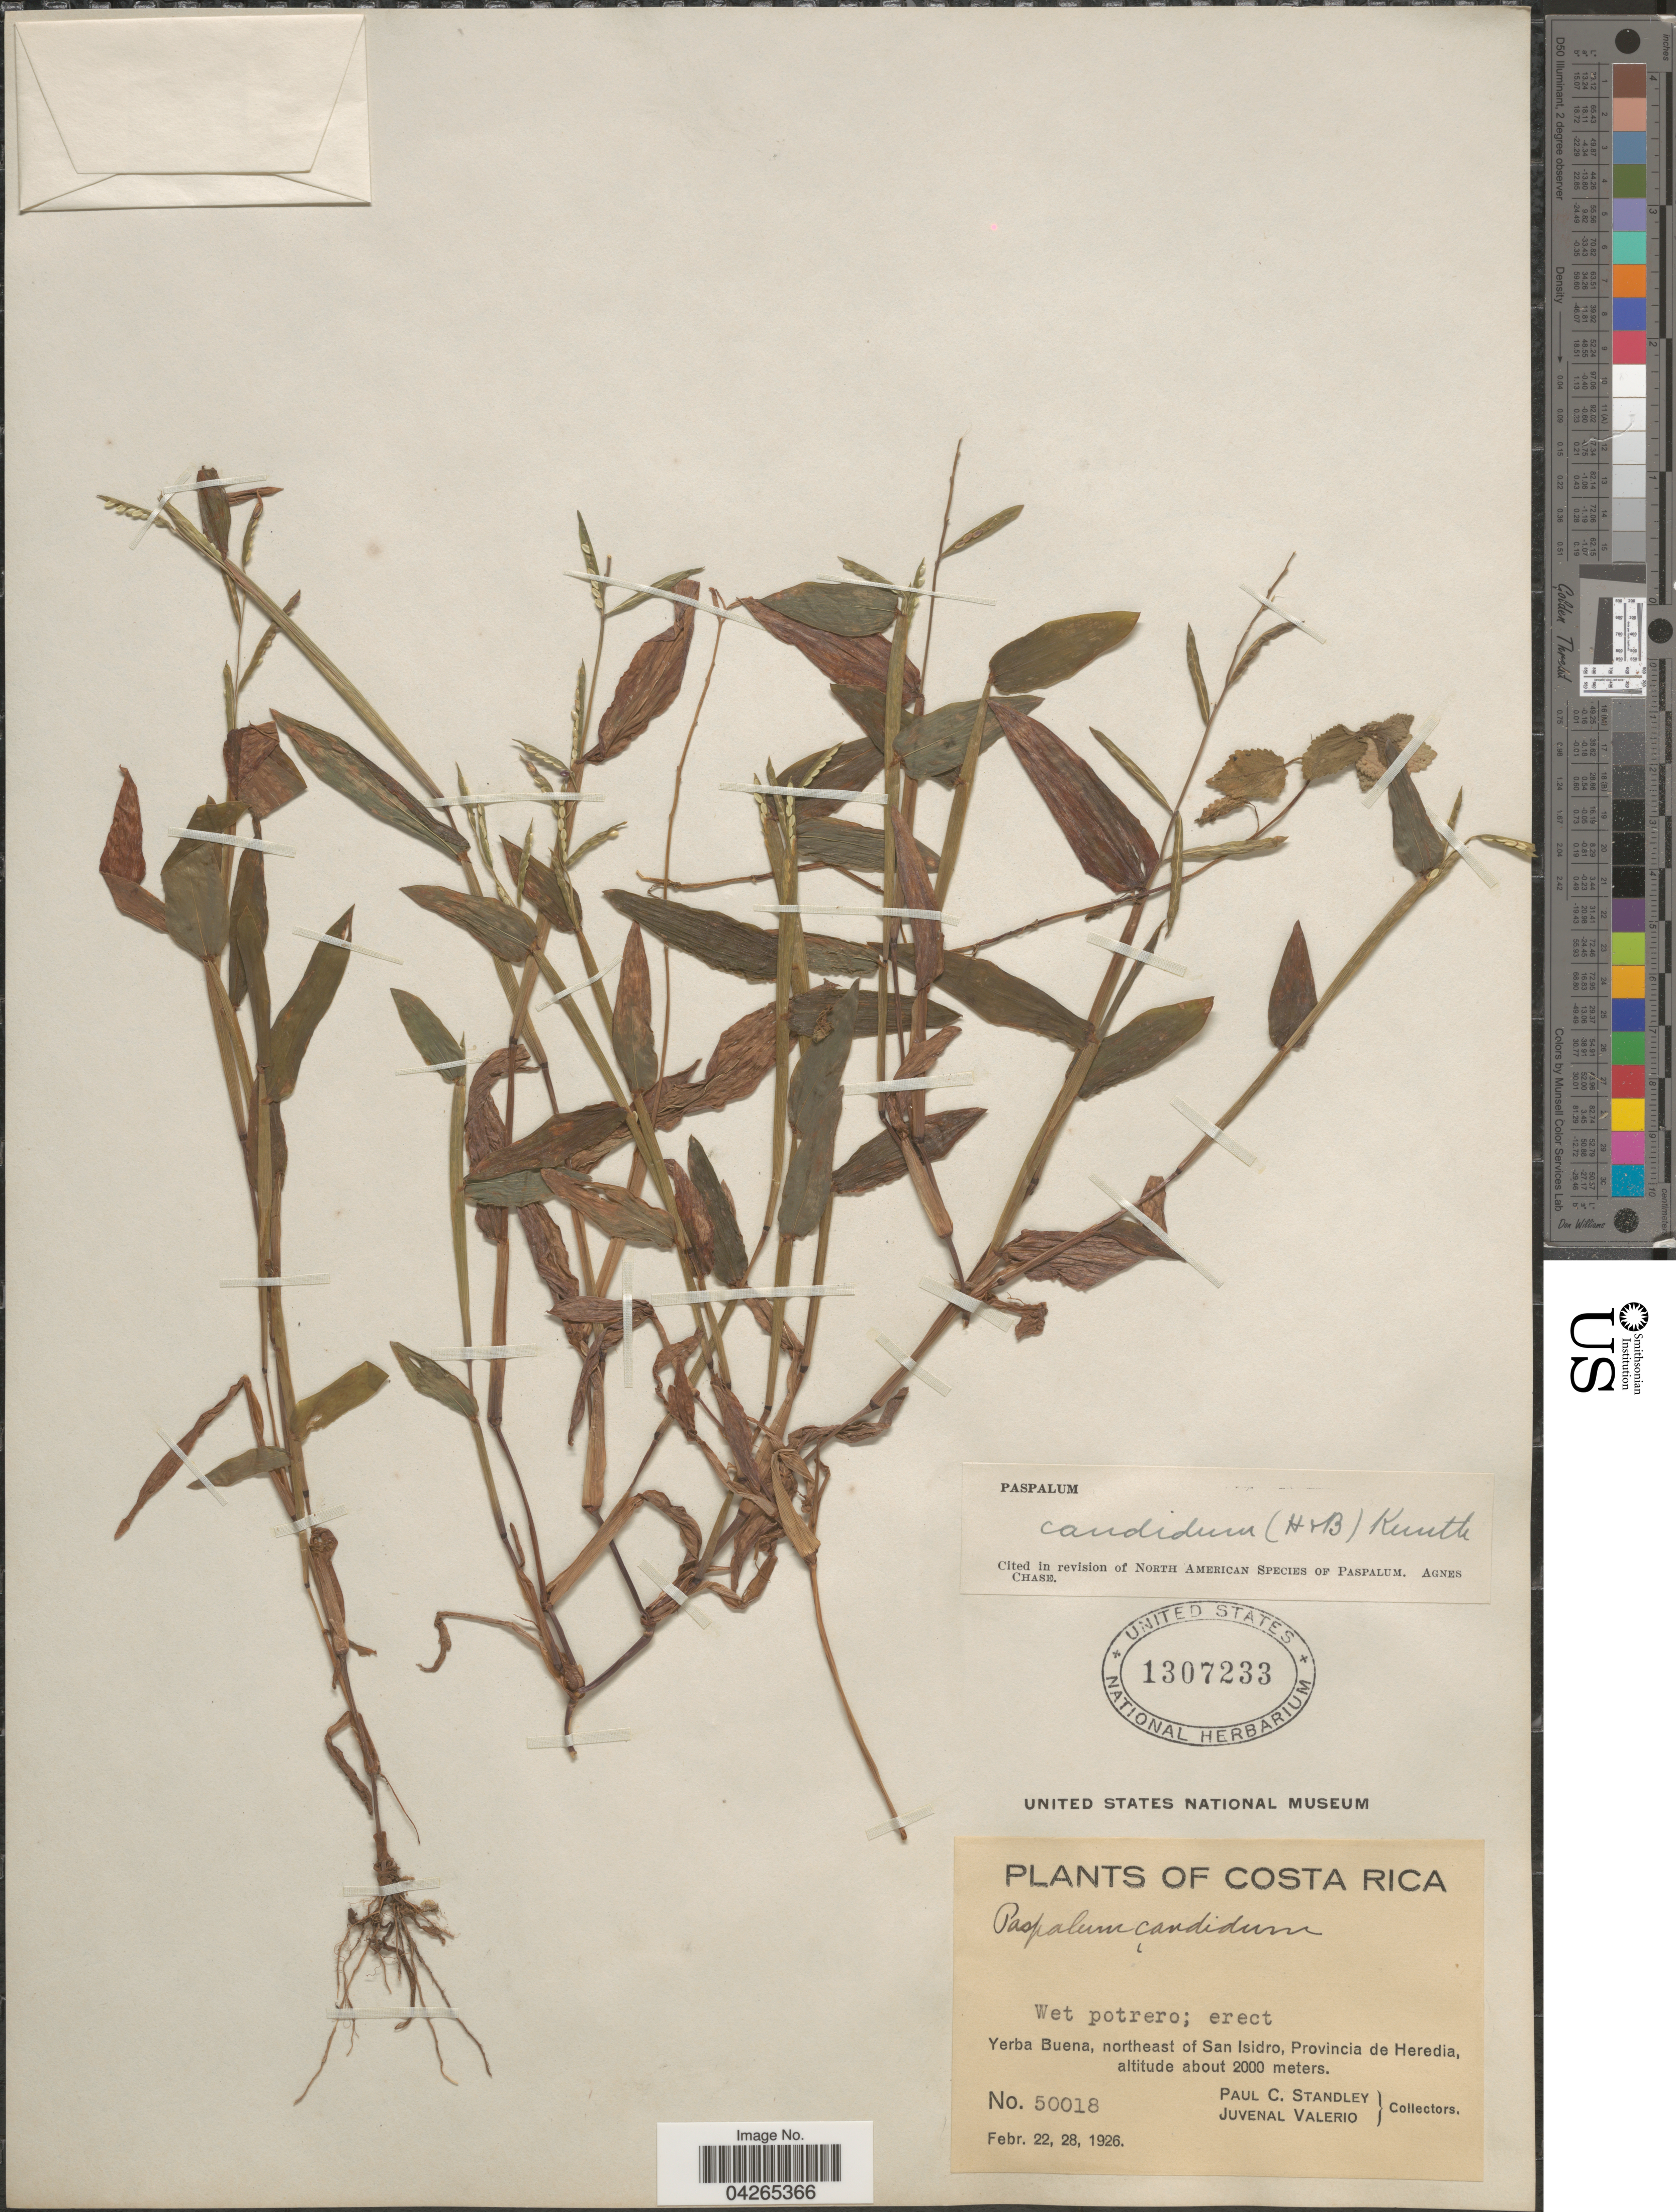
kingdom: Plantae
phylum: Tracheophyta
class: Liliopsida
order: Poales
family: Poaceae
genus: Paspalum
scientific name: Paspalum candidum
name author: (Humb. & Bonpl. ex Fleugge) Kunth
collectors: P. C. Standley & J. Valerio R.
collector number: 50018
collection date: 1926-02-22/1926-02-28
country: Costa Rica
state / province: Heredia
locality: Yerba Buena, northeast of San Isidro,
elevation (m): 2000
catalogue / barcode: US 1307233